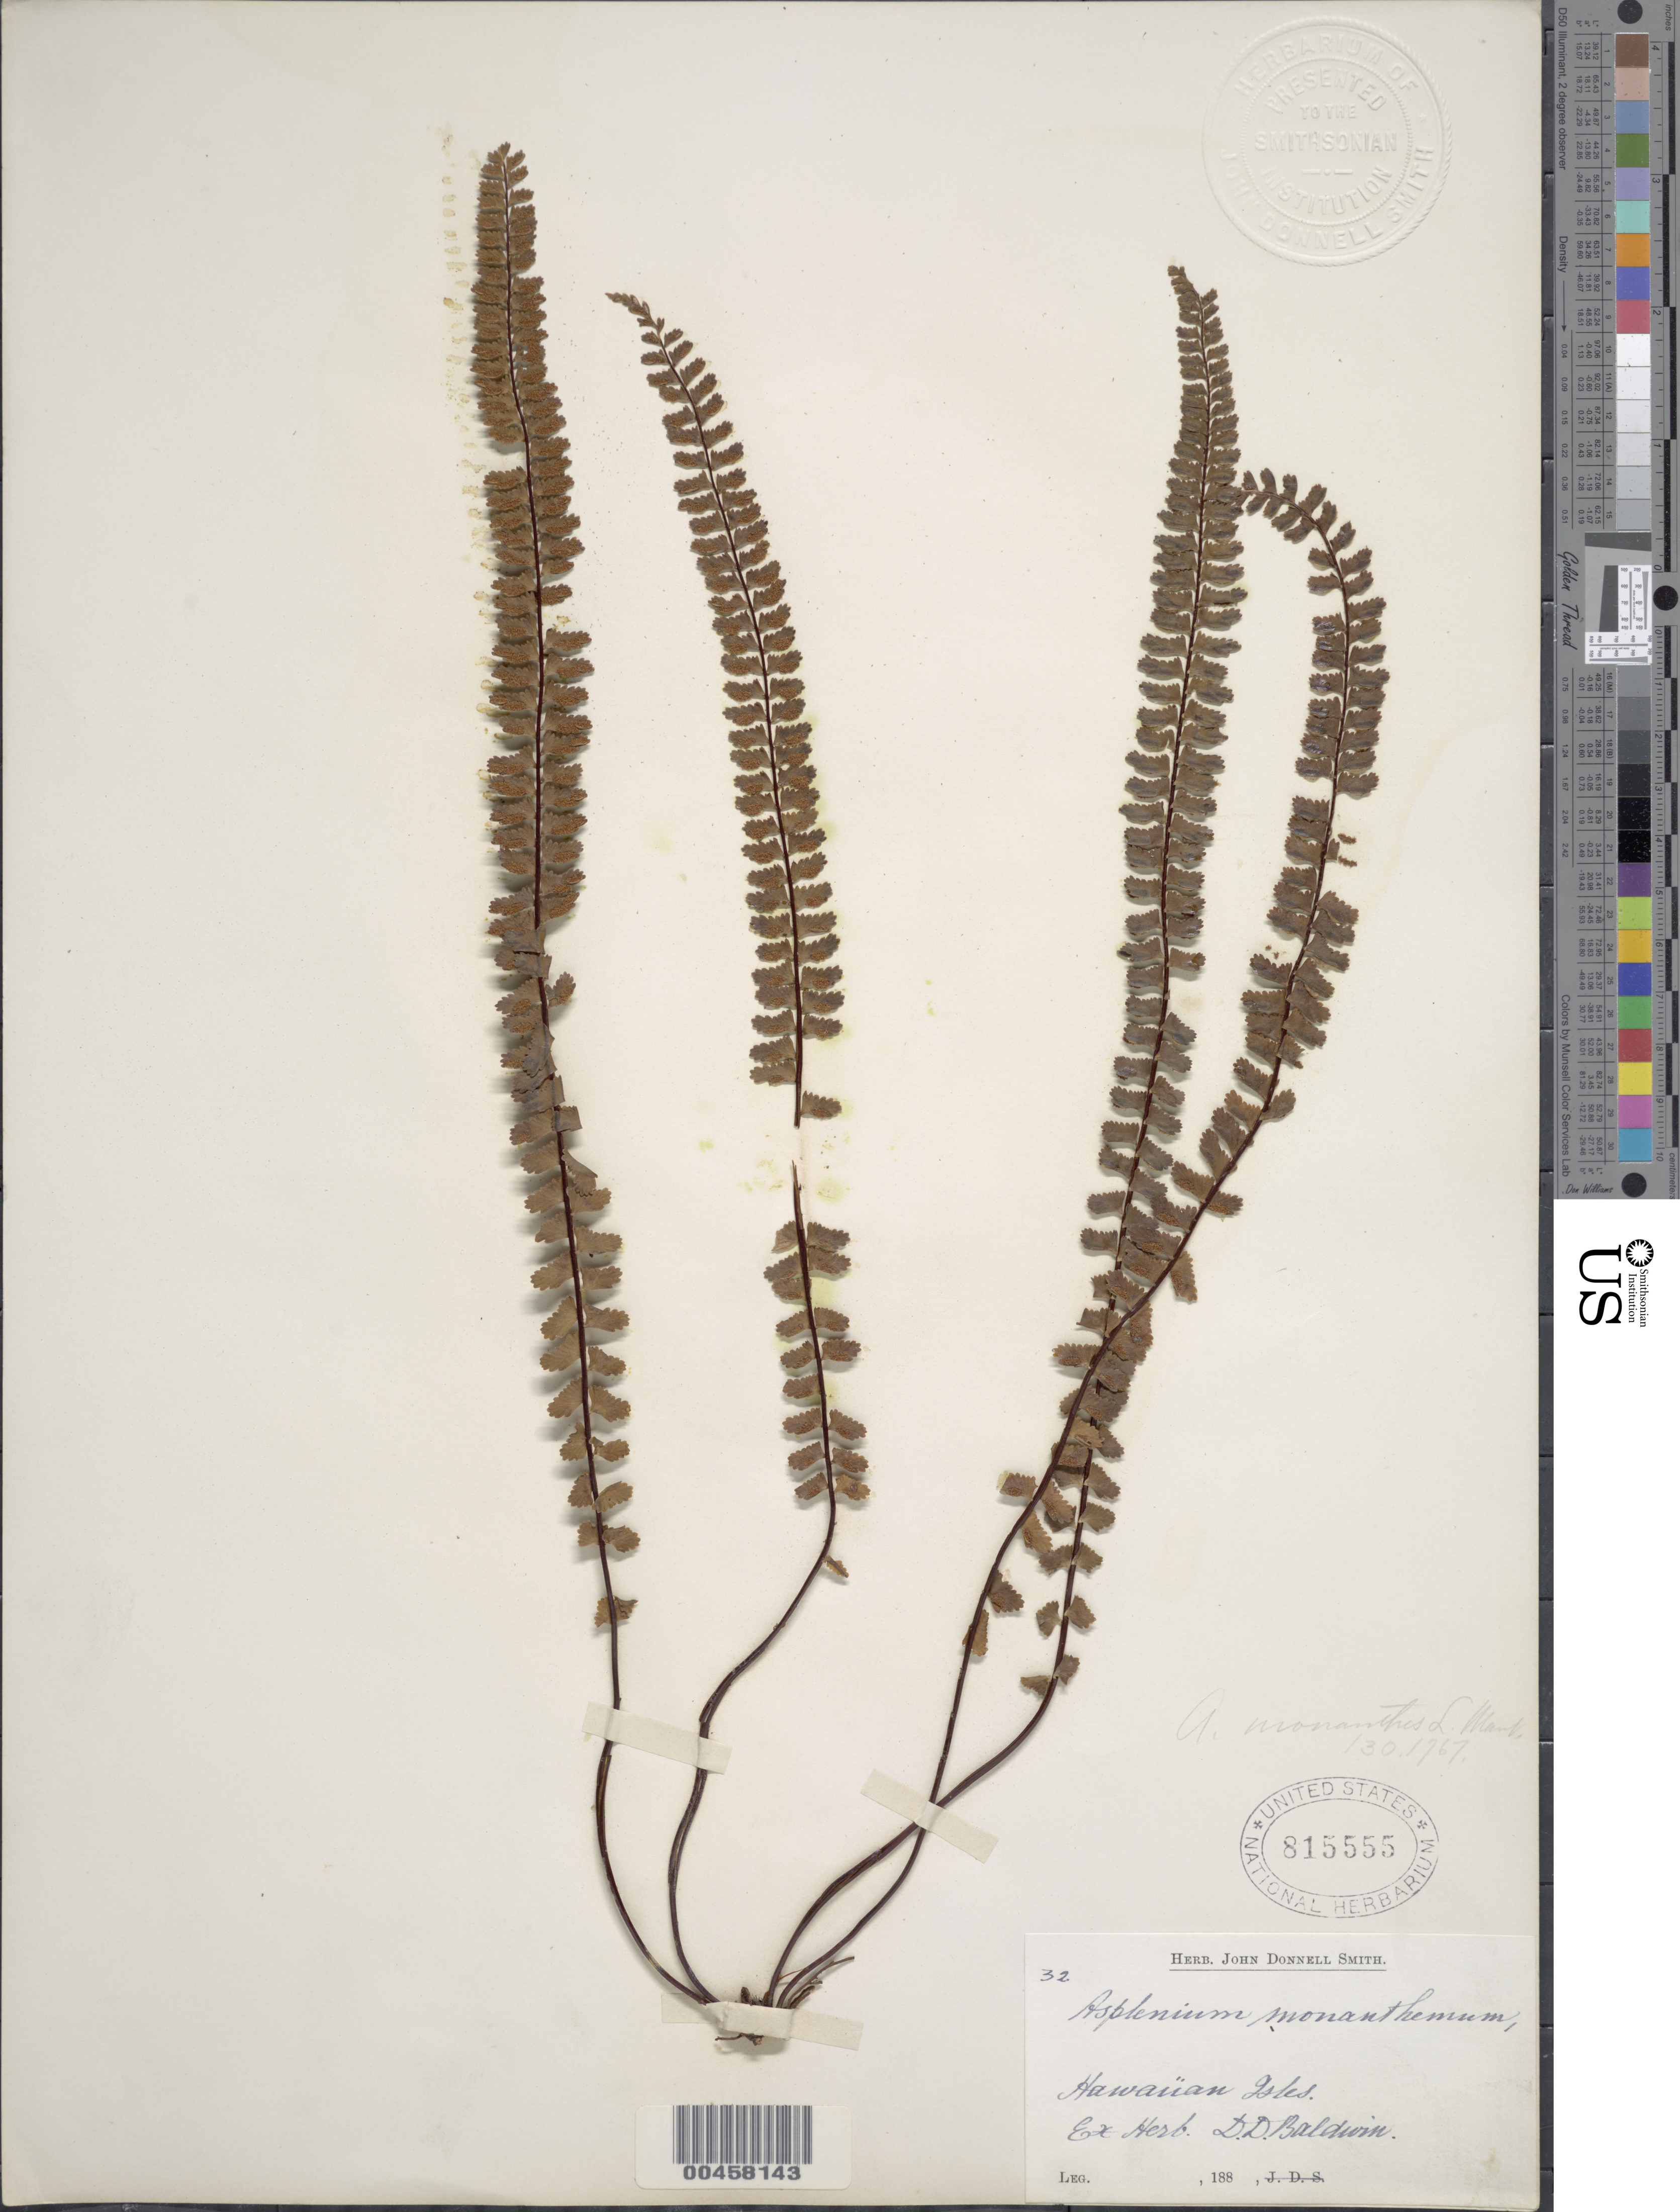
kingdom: Plantae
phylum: Tracheophyta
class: Polypodiopsida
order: Polypodiales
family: Aspleniaceae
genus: Asplenium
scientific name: Asplenium monanthes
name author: L.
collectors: D. Baldwin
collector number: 32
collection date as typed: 188-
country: United States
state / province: Hawaii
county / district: Hawaii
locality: Hawaiian Isles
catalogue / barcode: US 815555